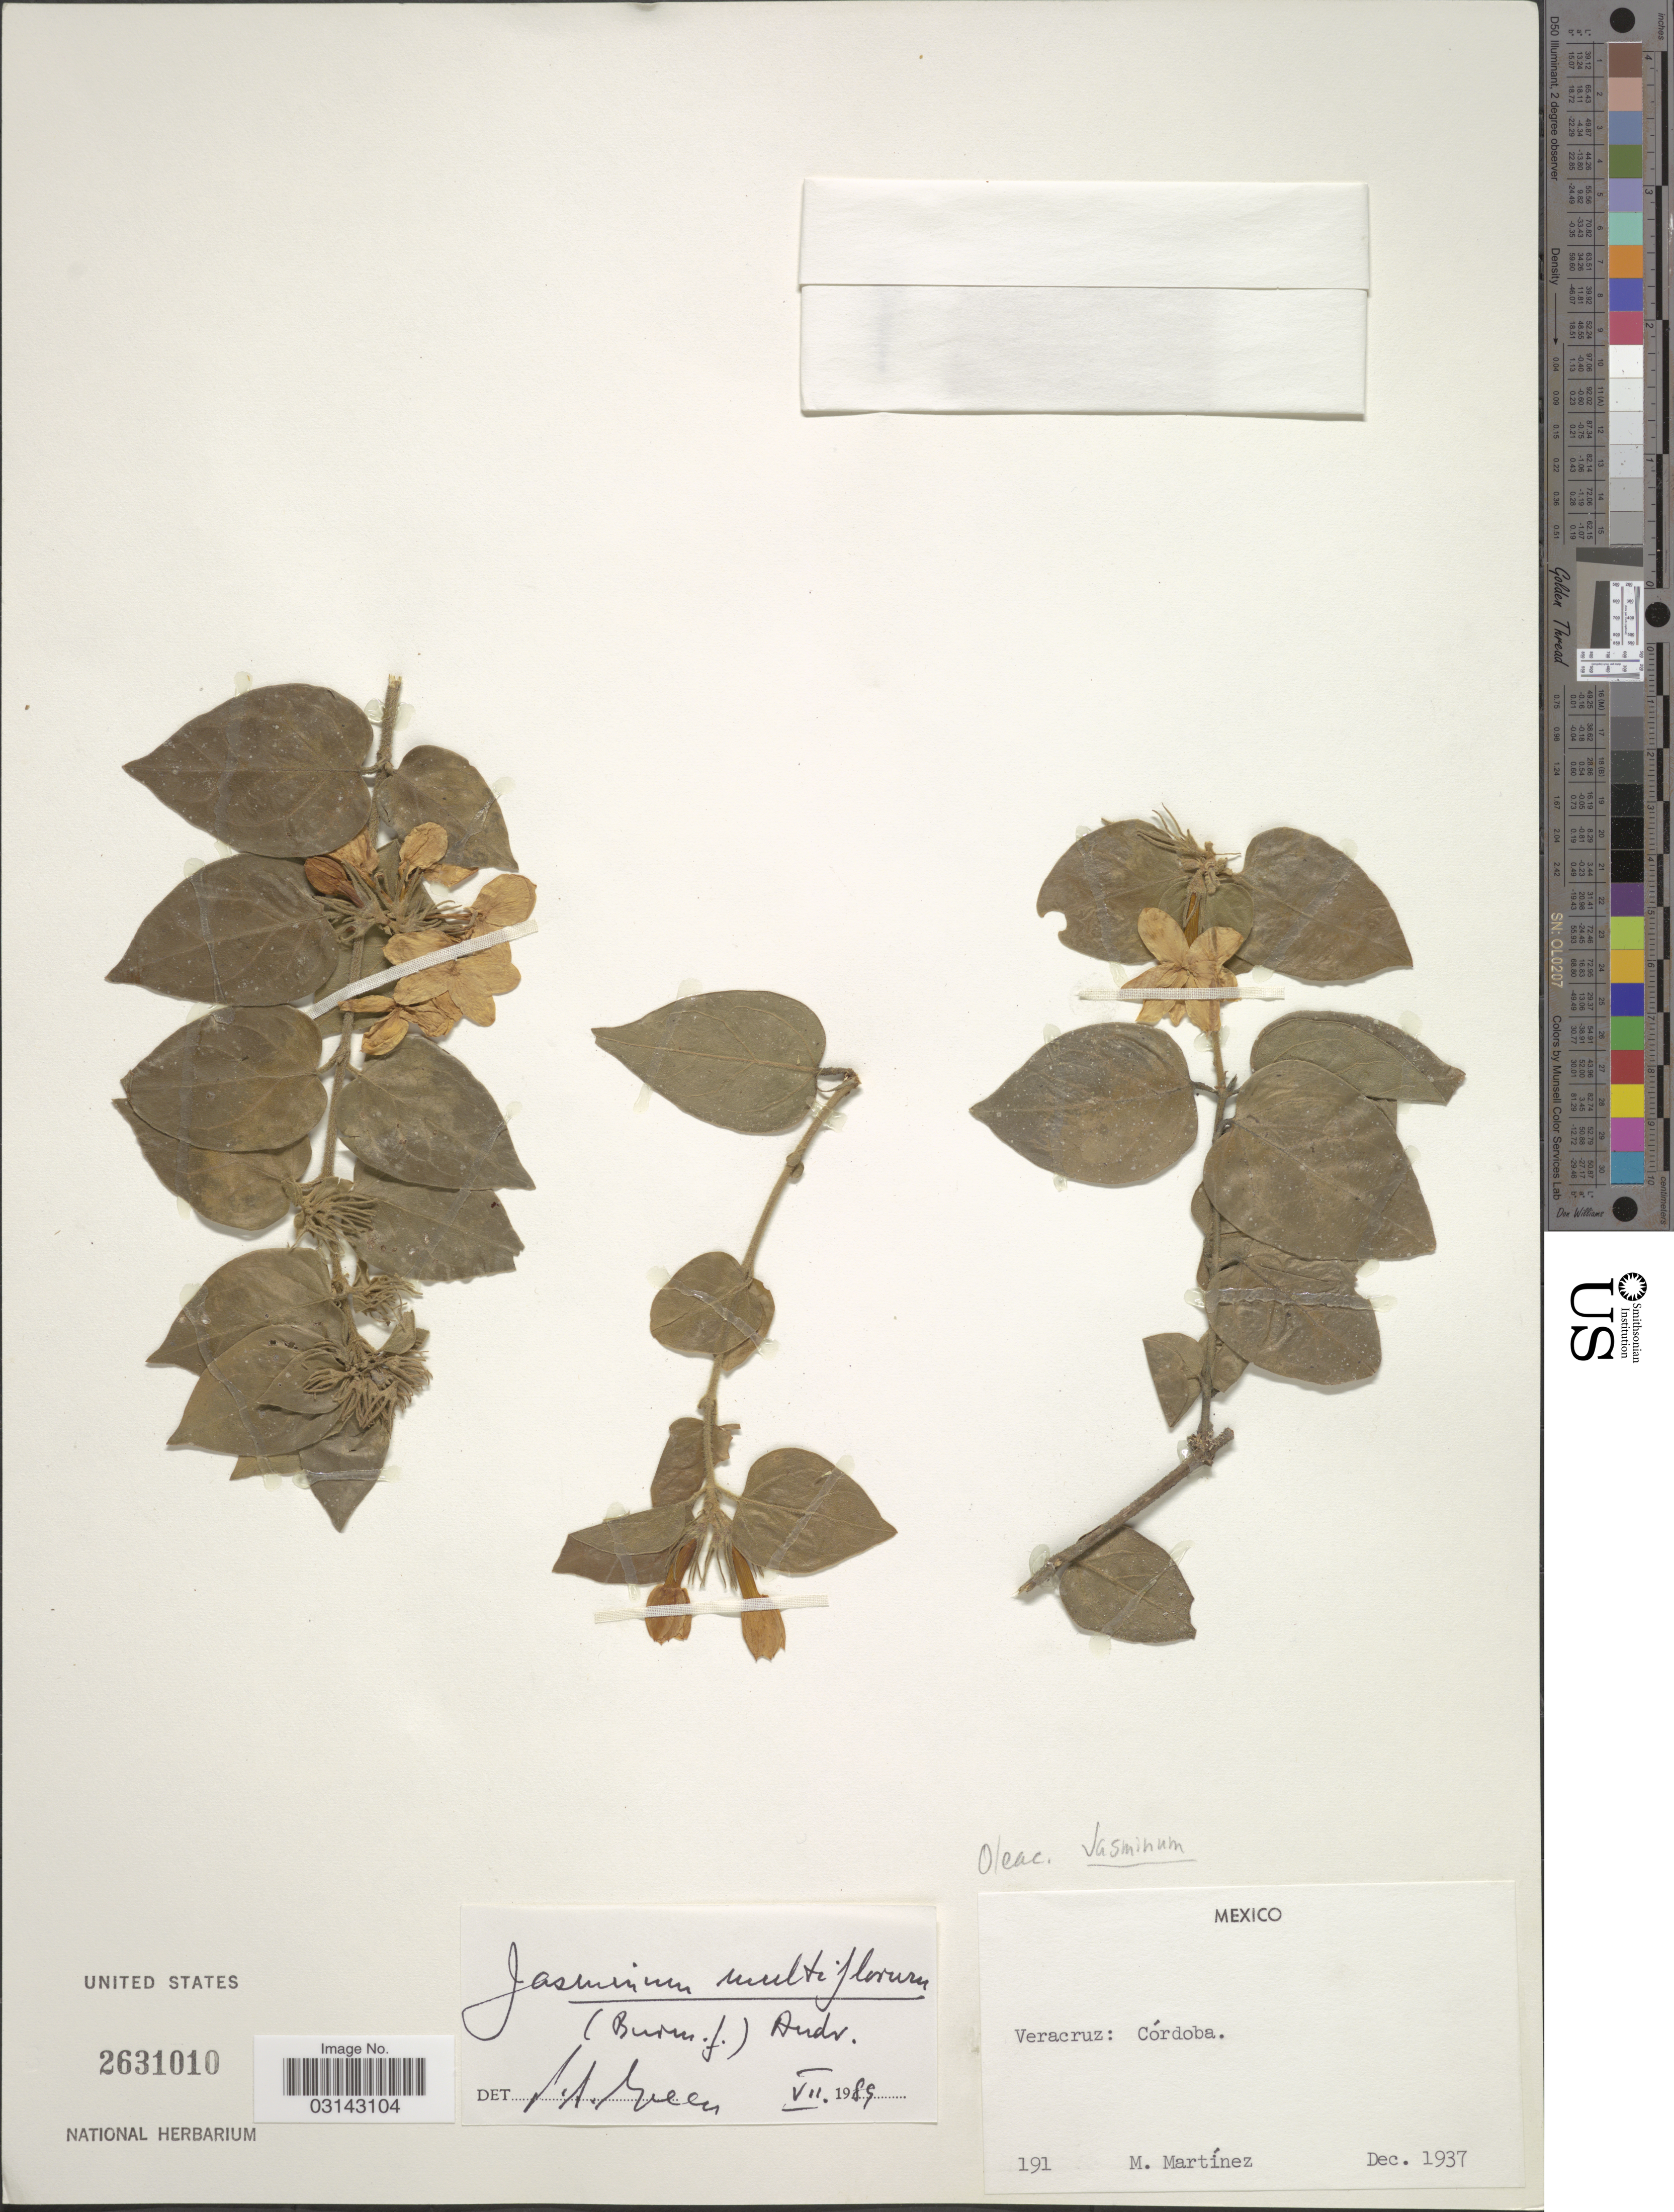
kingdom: Plantae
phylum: Tracheophyta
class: Magnoliopsida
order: Lamiales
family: Oleaceae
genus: Jasminum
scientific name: Jasminum multiflorum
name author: (Burm. f.) Andrews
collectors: M. Martínez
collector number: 191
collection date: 1937-12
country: Mexico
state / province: Veracruz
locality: Veracruz: Córdoba.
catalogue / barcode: US 2631010